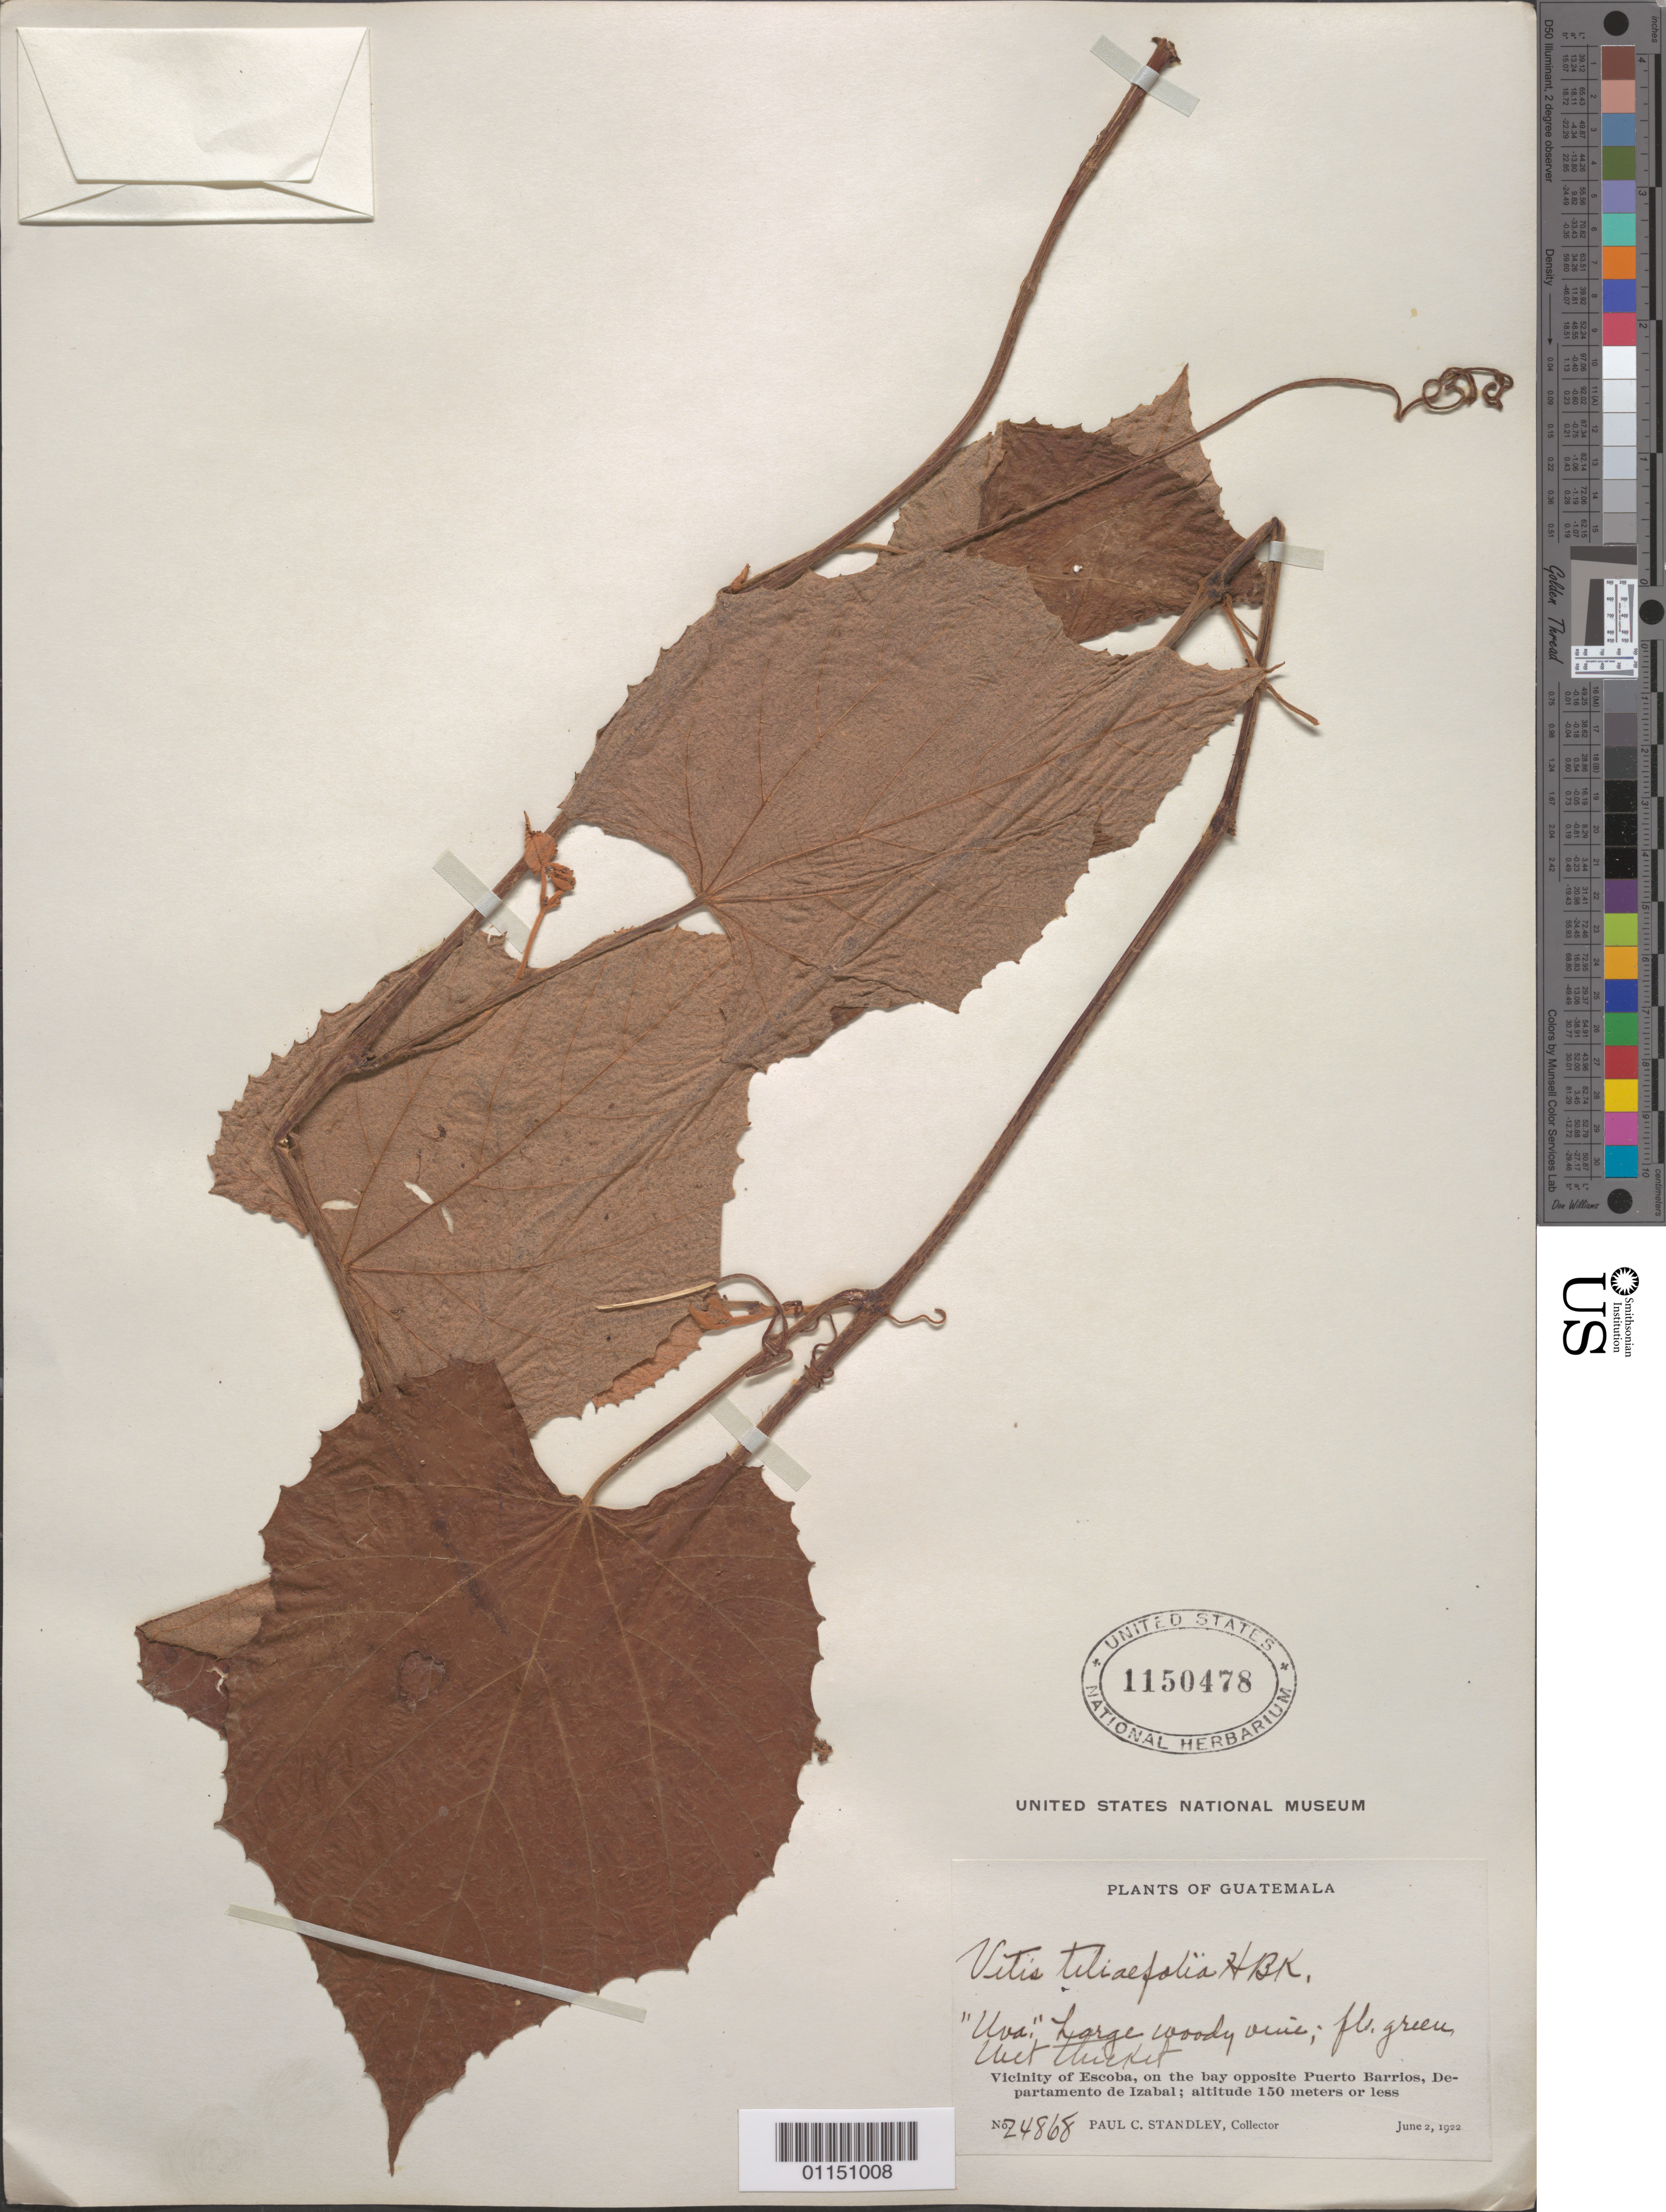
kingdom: Plantae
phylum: Tracheophyta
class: Magnoliopsida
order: Vitales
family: Vitaceae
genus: Vitis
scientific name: Vitis tiliaefolia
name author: Willd.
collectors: P. C. Standley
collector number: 24868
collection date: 1922-06-02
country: Guatemala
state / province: Izabal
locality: Vicinity of Escoba, on the bay opposite Puerto Barrios.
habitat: Wet thicket.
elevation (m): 150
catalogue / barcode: US 1150478